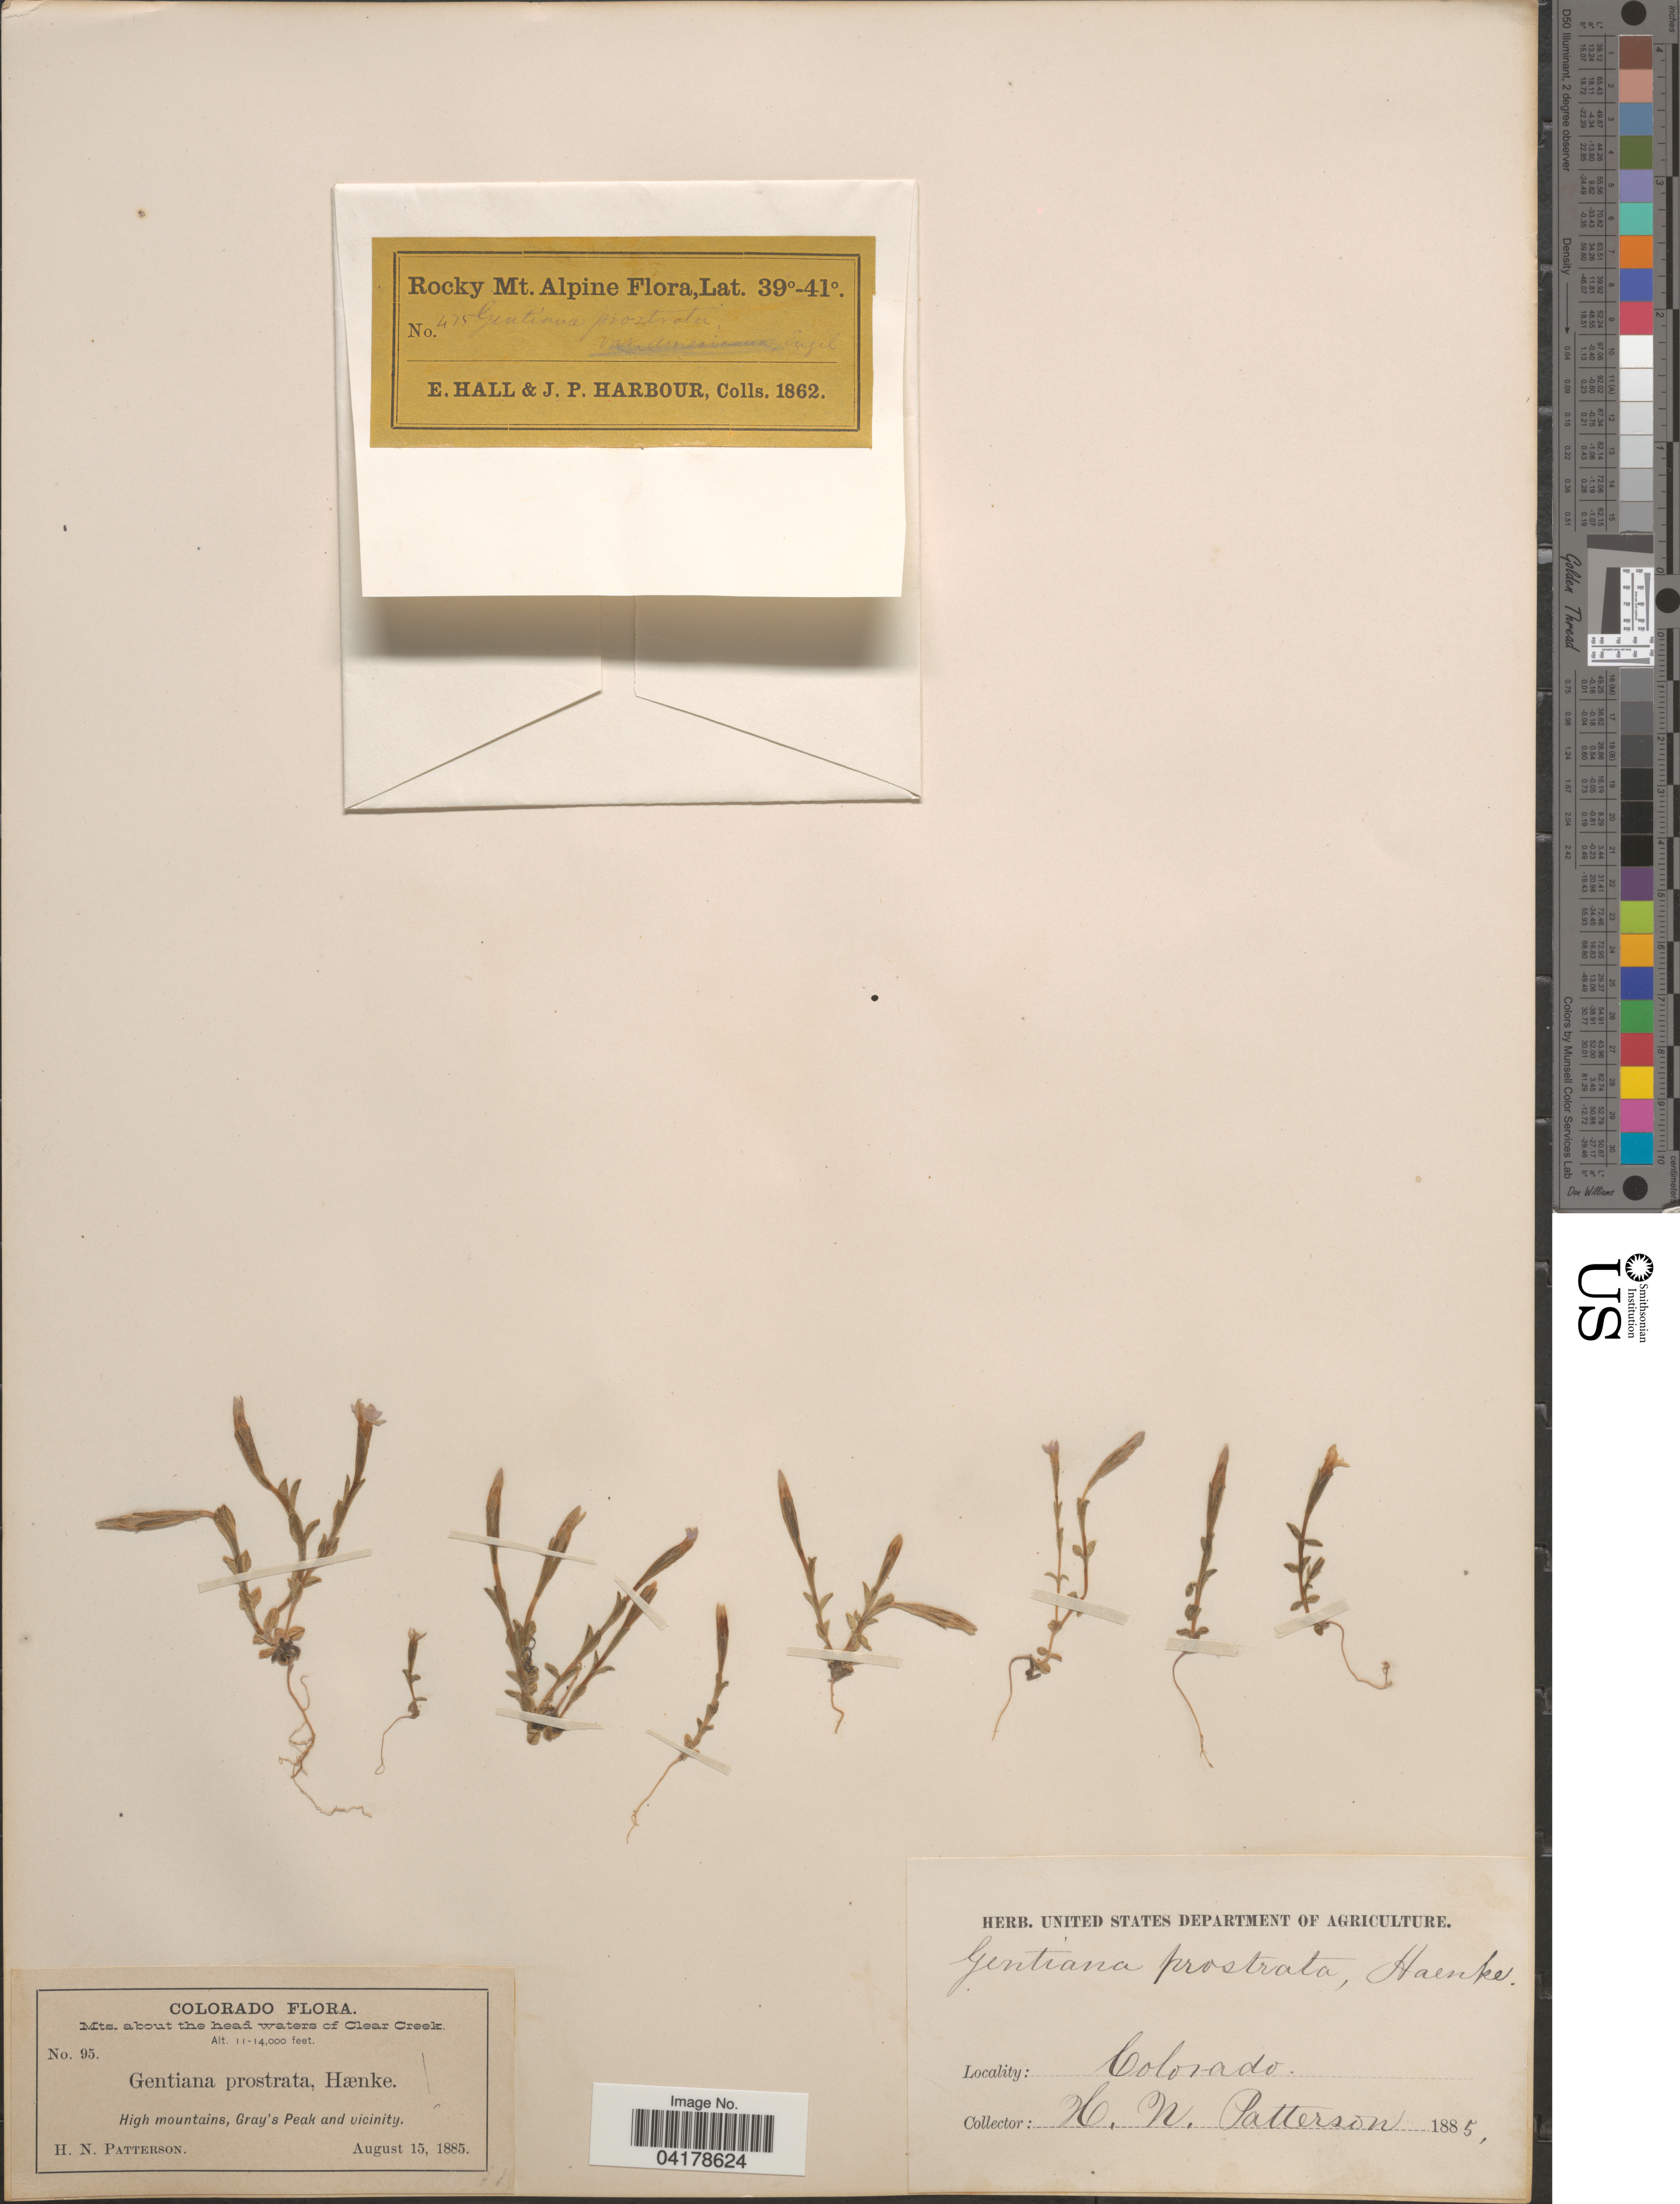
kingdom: Plantae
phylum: Tracheophyta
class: Magnoliopsida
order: Gentianales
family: Gentianaceae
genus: Gentiana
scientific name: Gentiana prostrata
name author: Haenke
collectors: E. Hall & J. Harbour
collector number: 475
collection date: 1862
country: United States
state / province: Colorado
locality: Rocky Mt Alpine.